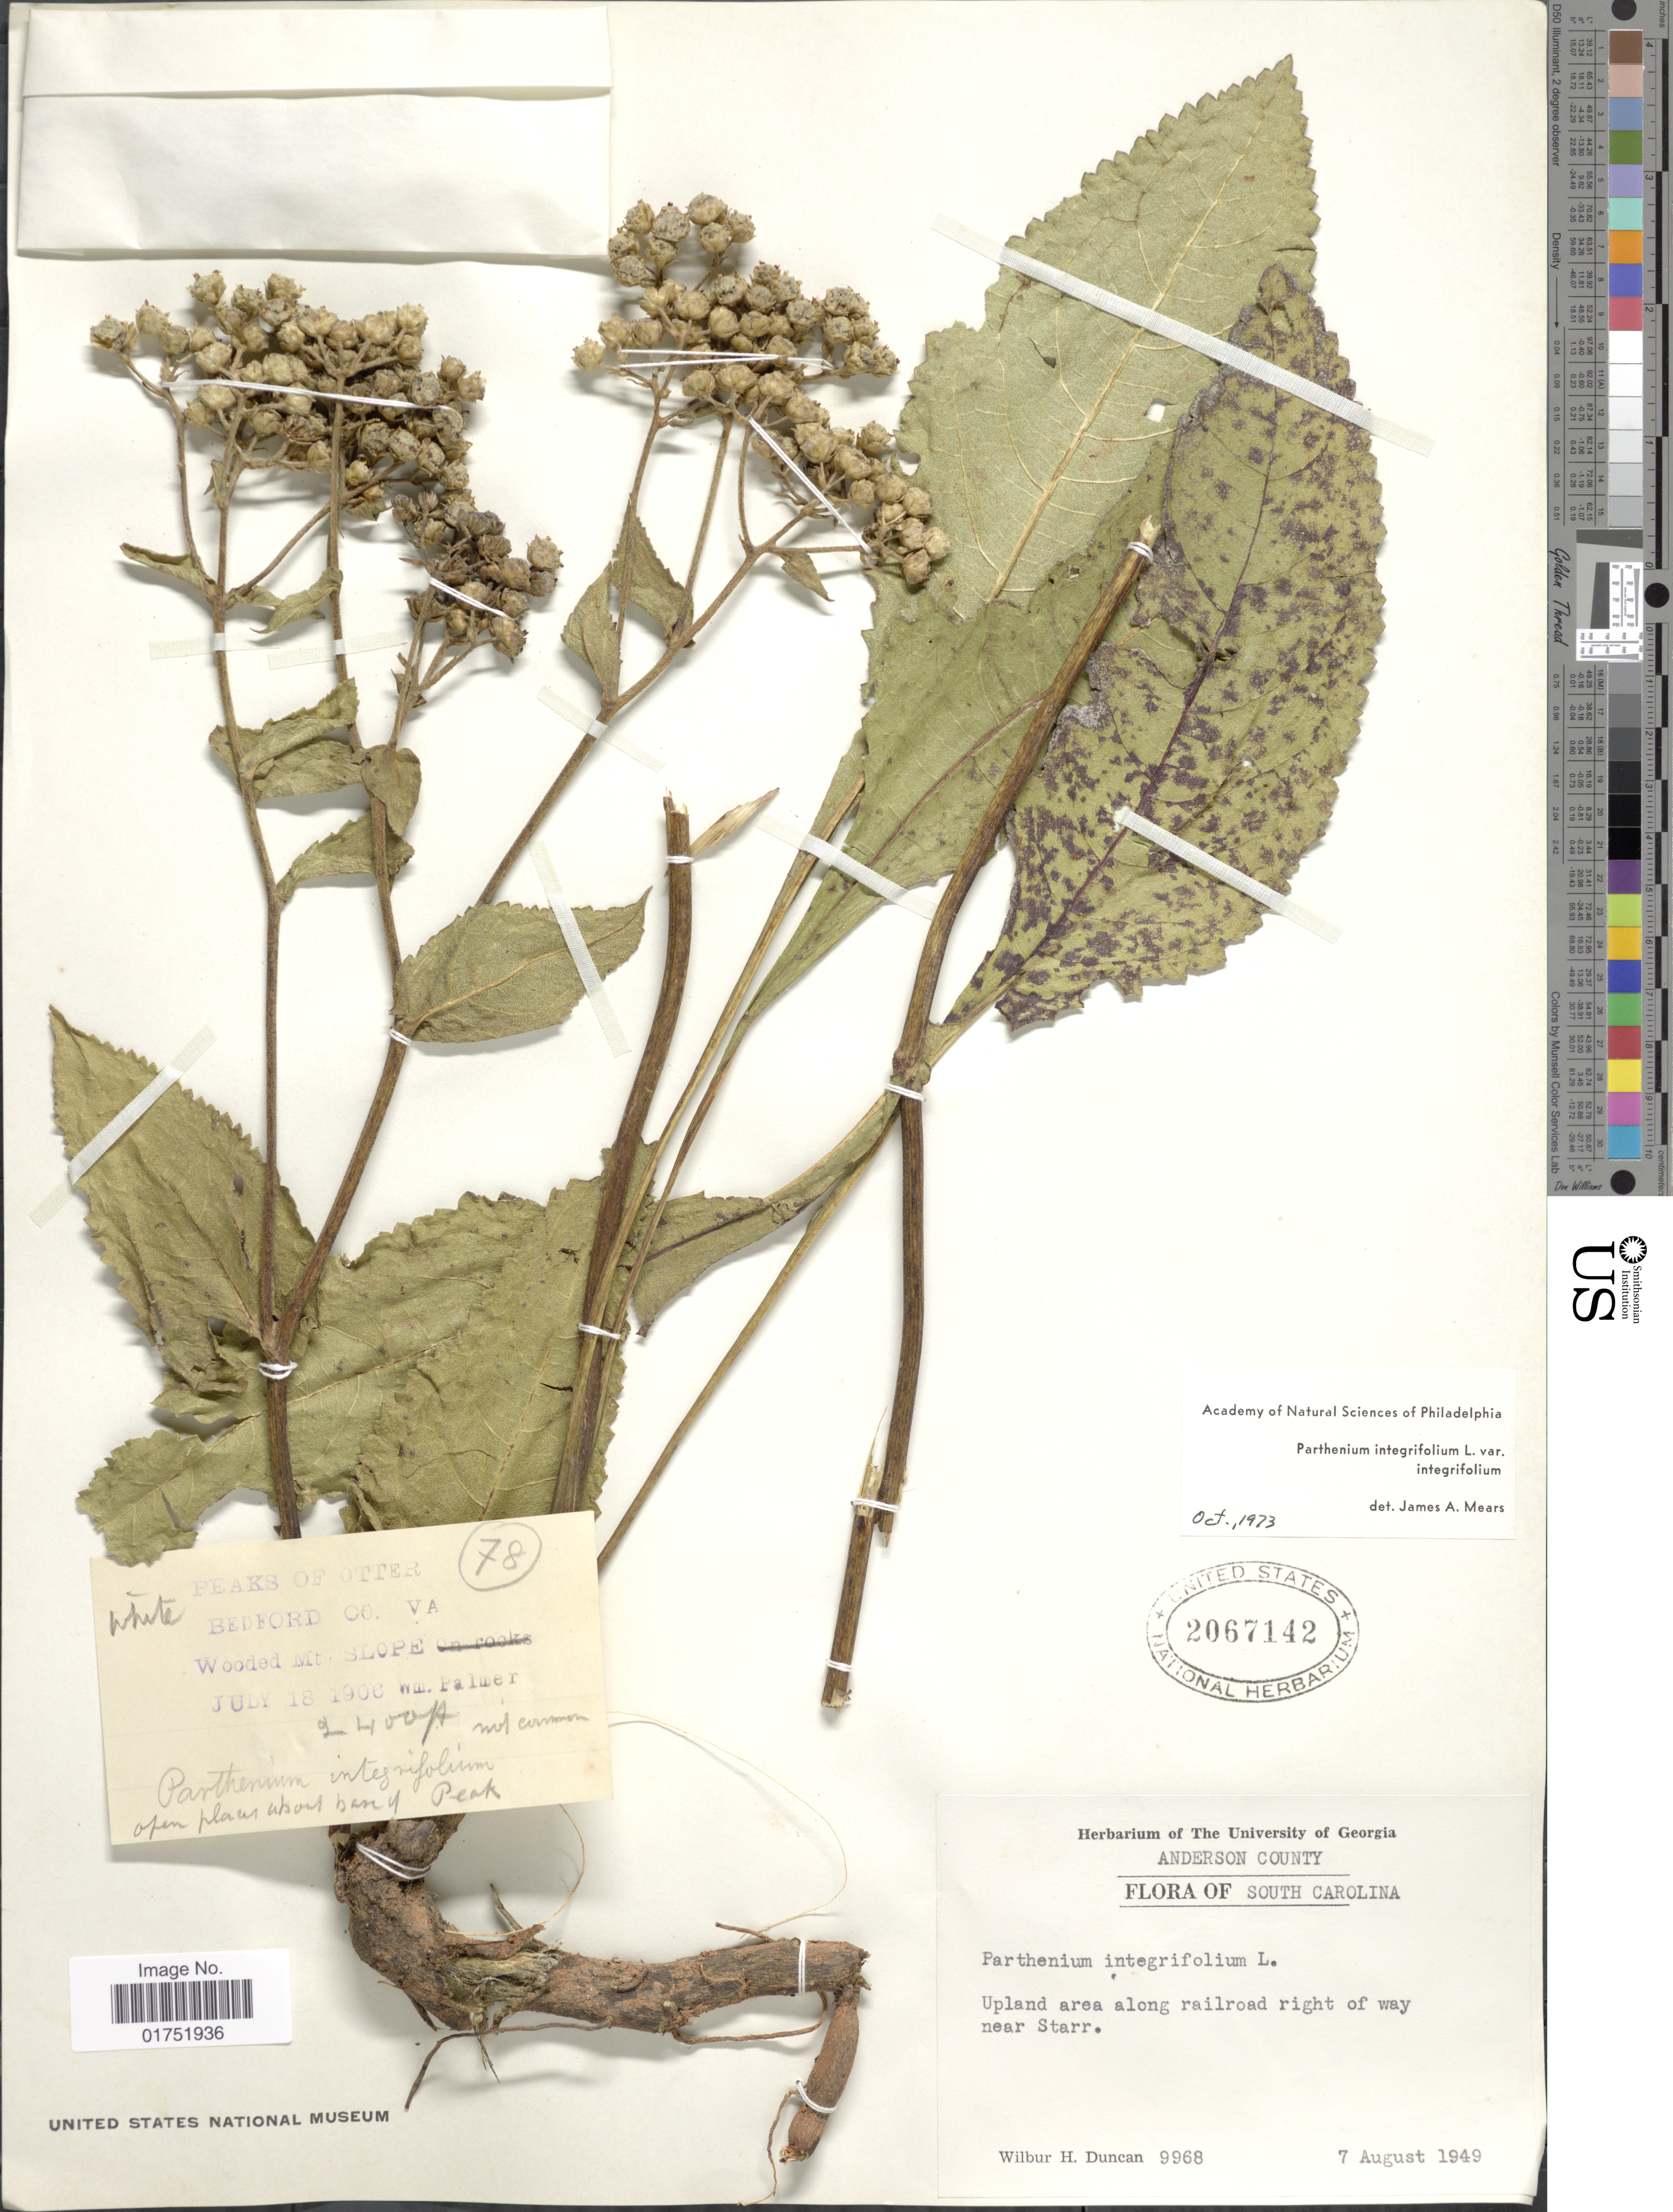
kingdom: Plantae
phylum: Tracheophyta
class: Magnoliopsida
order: Asterales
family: Asteraceae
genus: Parthenium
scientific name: Parthenium integrifolium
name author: L.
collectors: W. H. Duncan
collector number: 9968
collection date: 1949-08-07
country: United States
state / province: South Carolina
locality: Anderson County, upland area along railroad right of way near Starr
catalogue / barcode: US 2067142